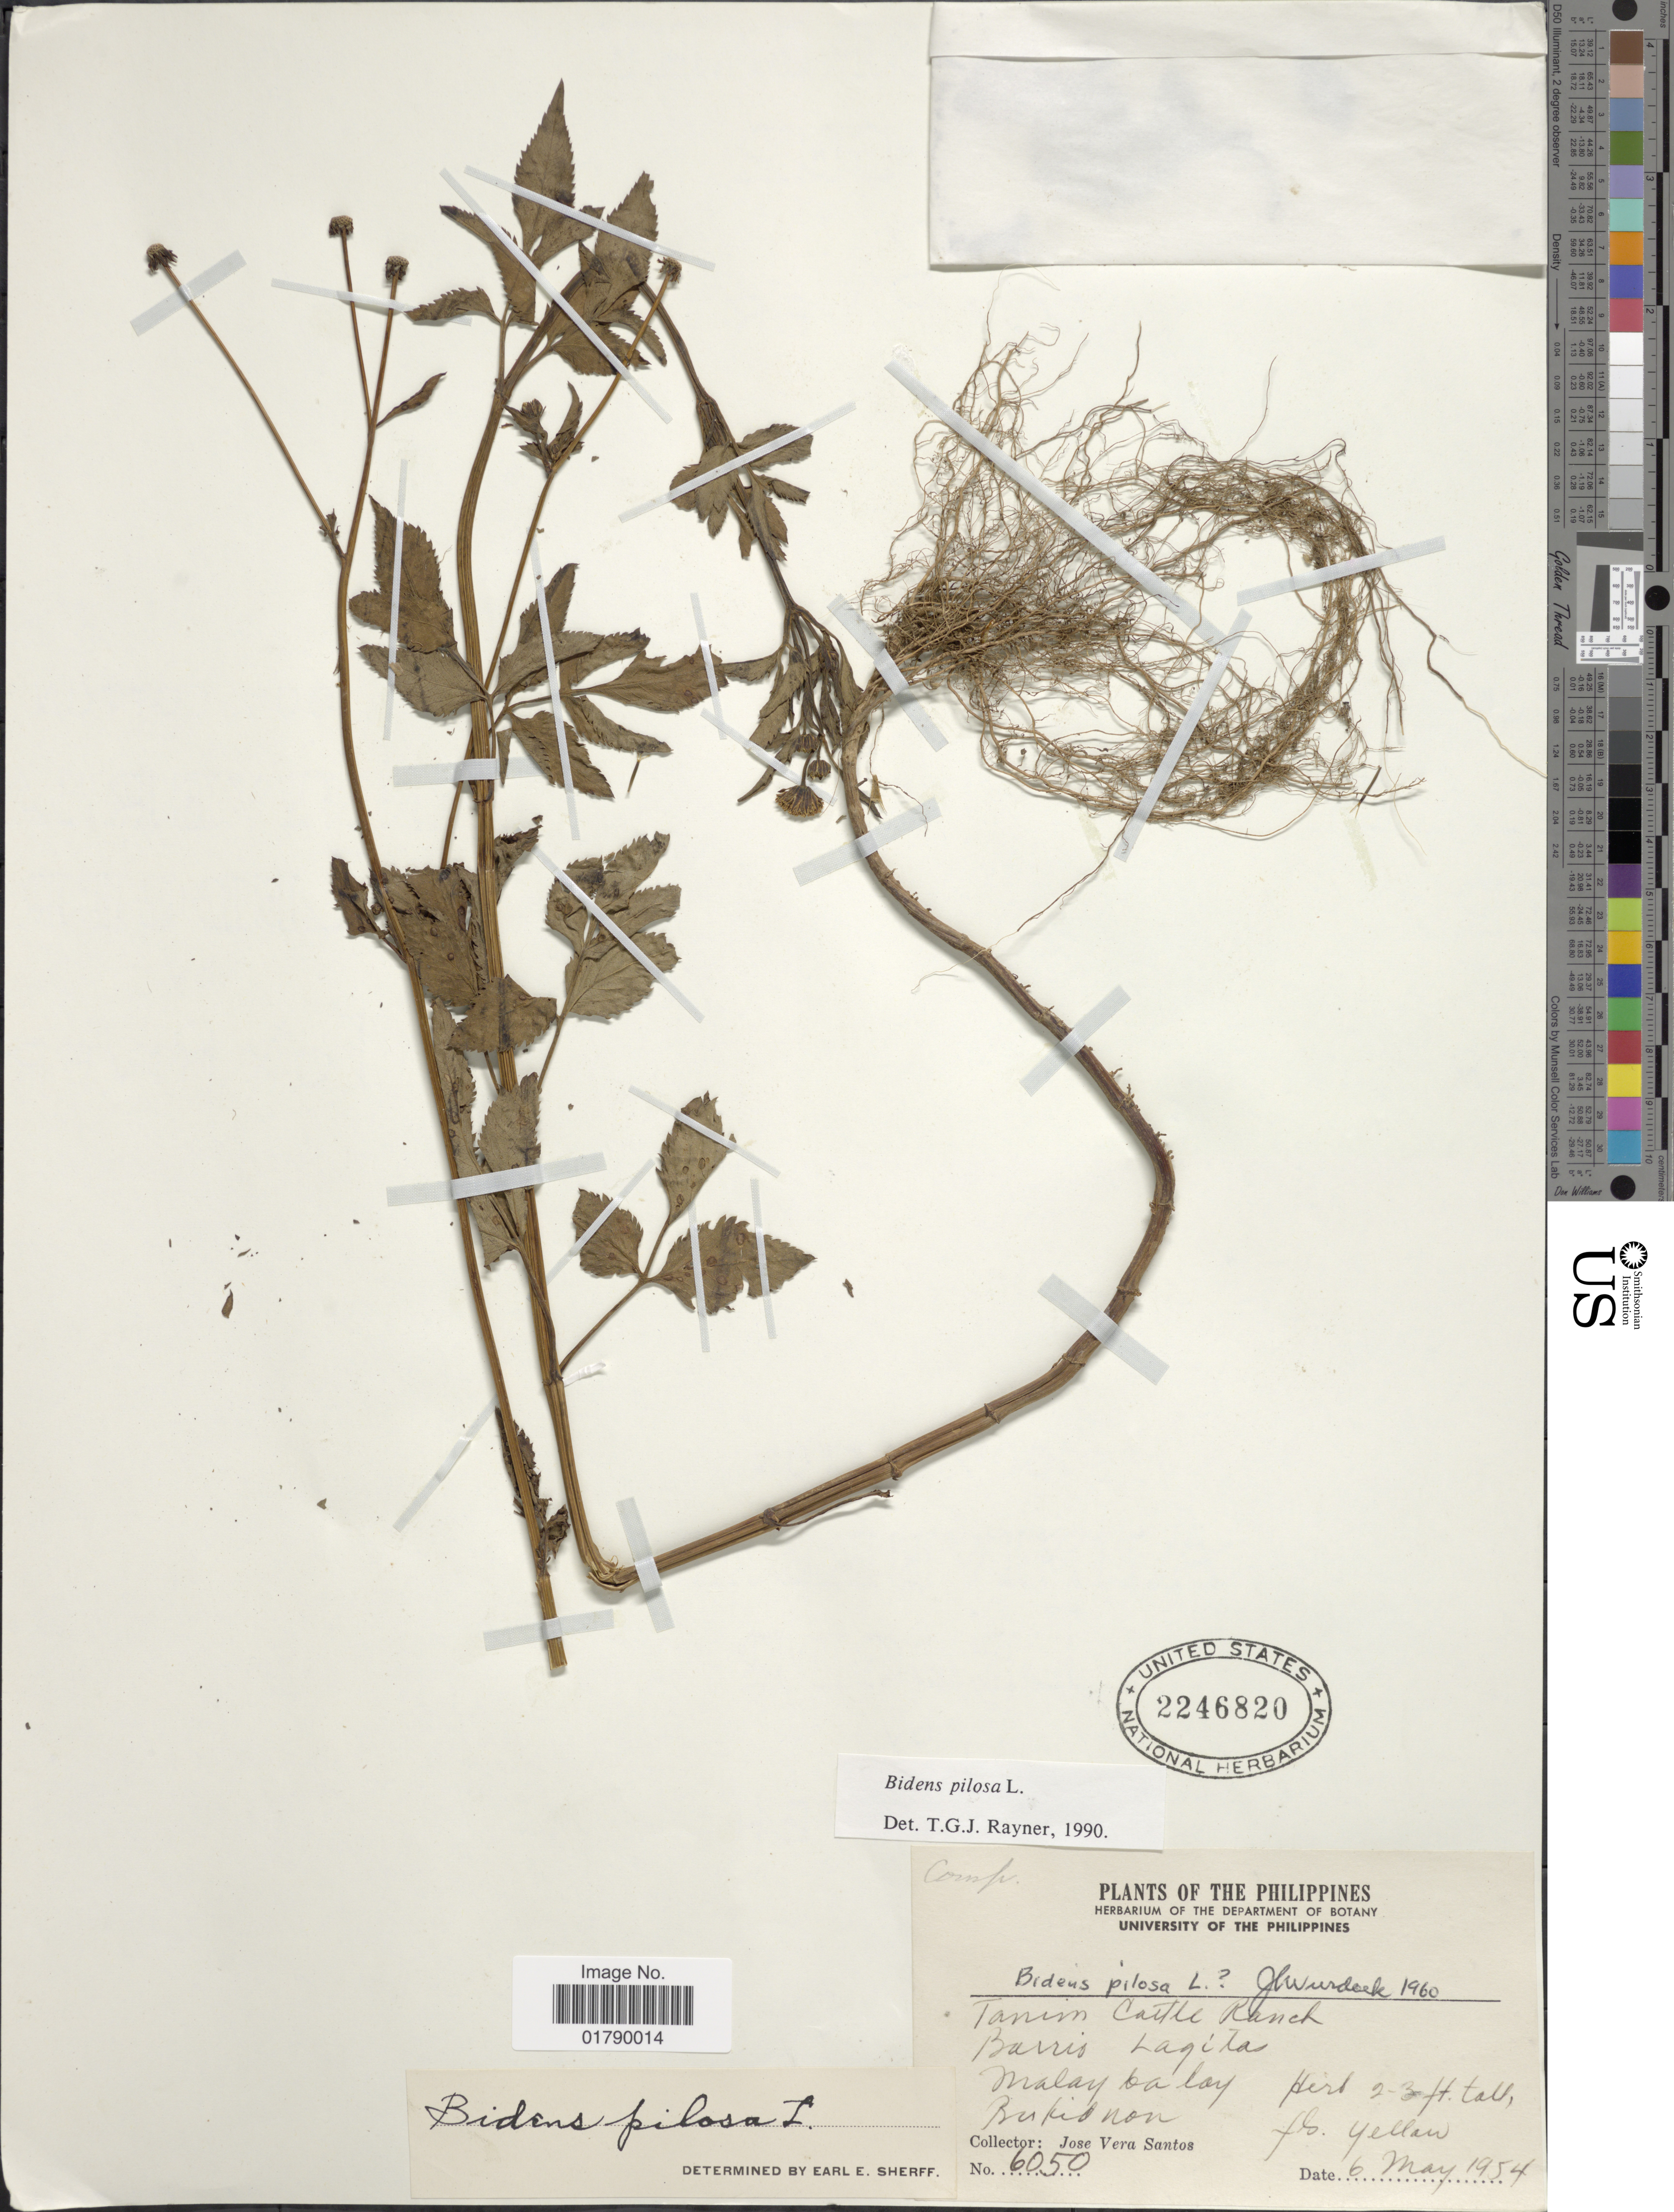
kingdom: Plantae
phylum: Tracheophyta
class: Magnoliopsida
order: Asterales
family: Asteraceae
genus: Bidens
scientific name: Bidens pilosa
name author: L.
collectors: J. V. Santos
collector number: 6050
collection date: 1954-05-06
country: Philippines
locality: Tanim Castle Ranch, Barrio Lagitas, Malay Balay, Bukionon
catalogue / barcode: US 2246820